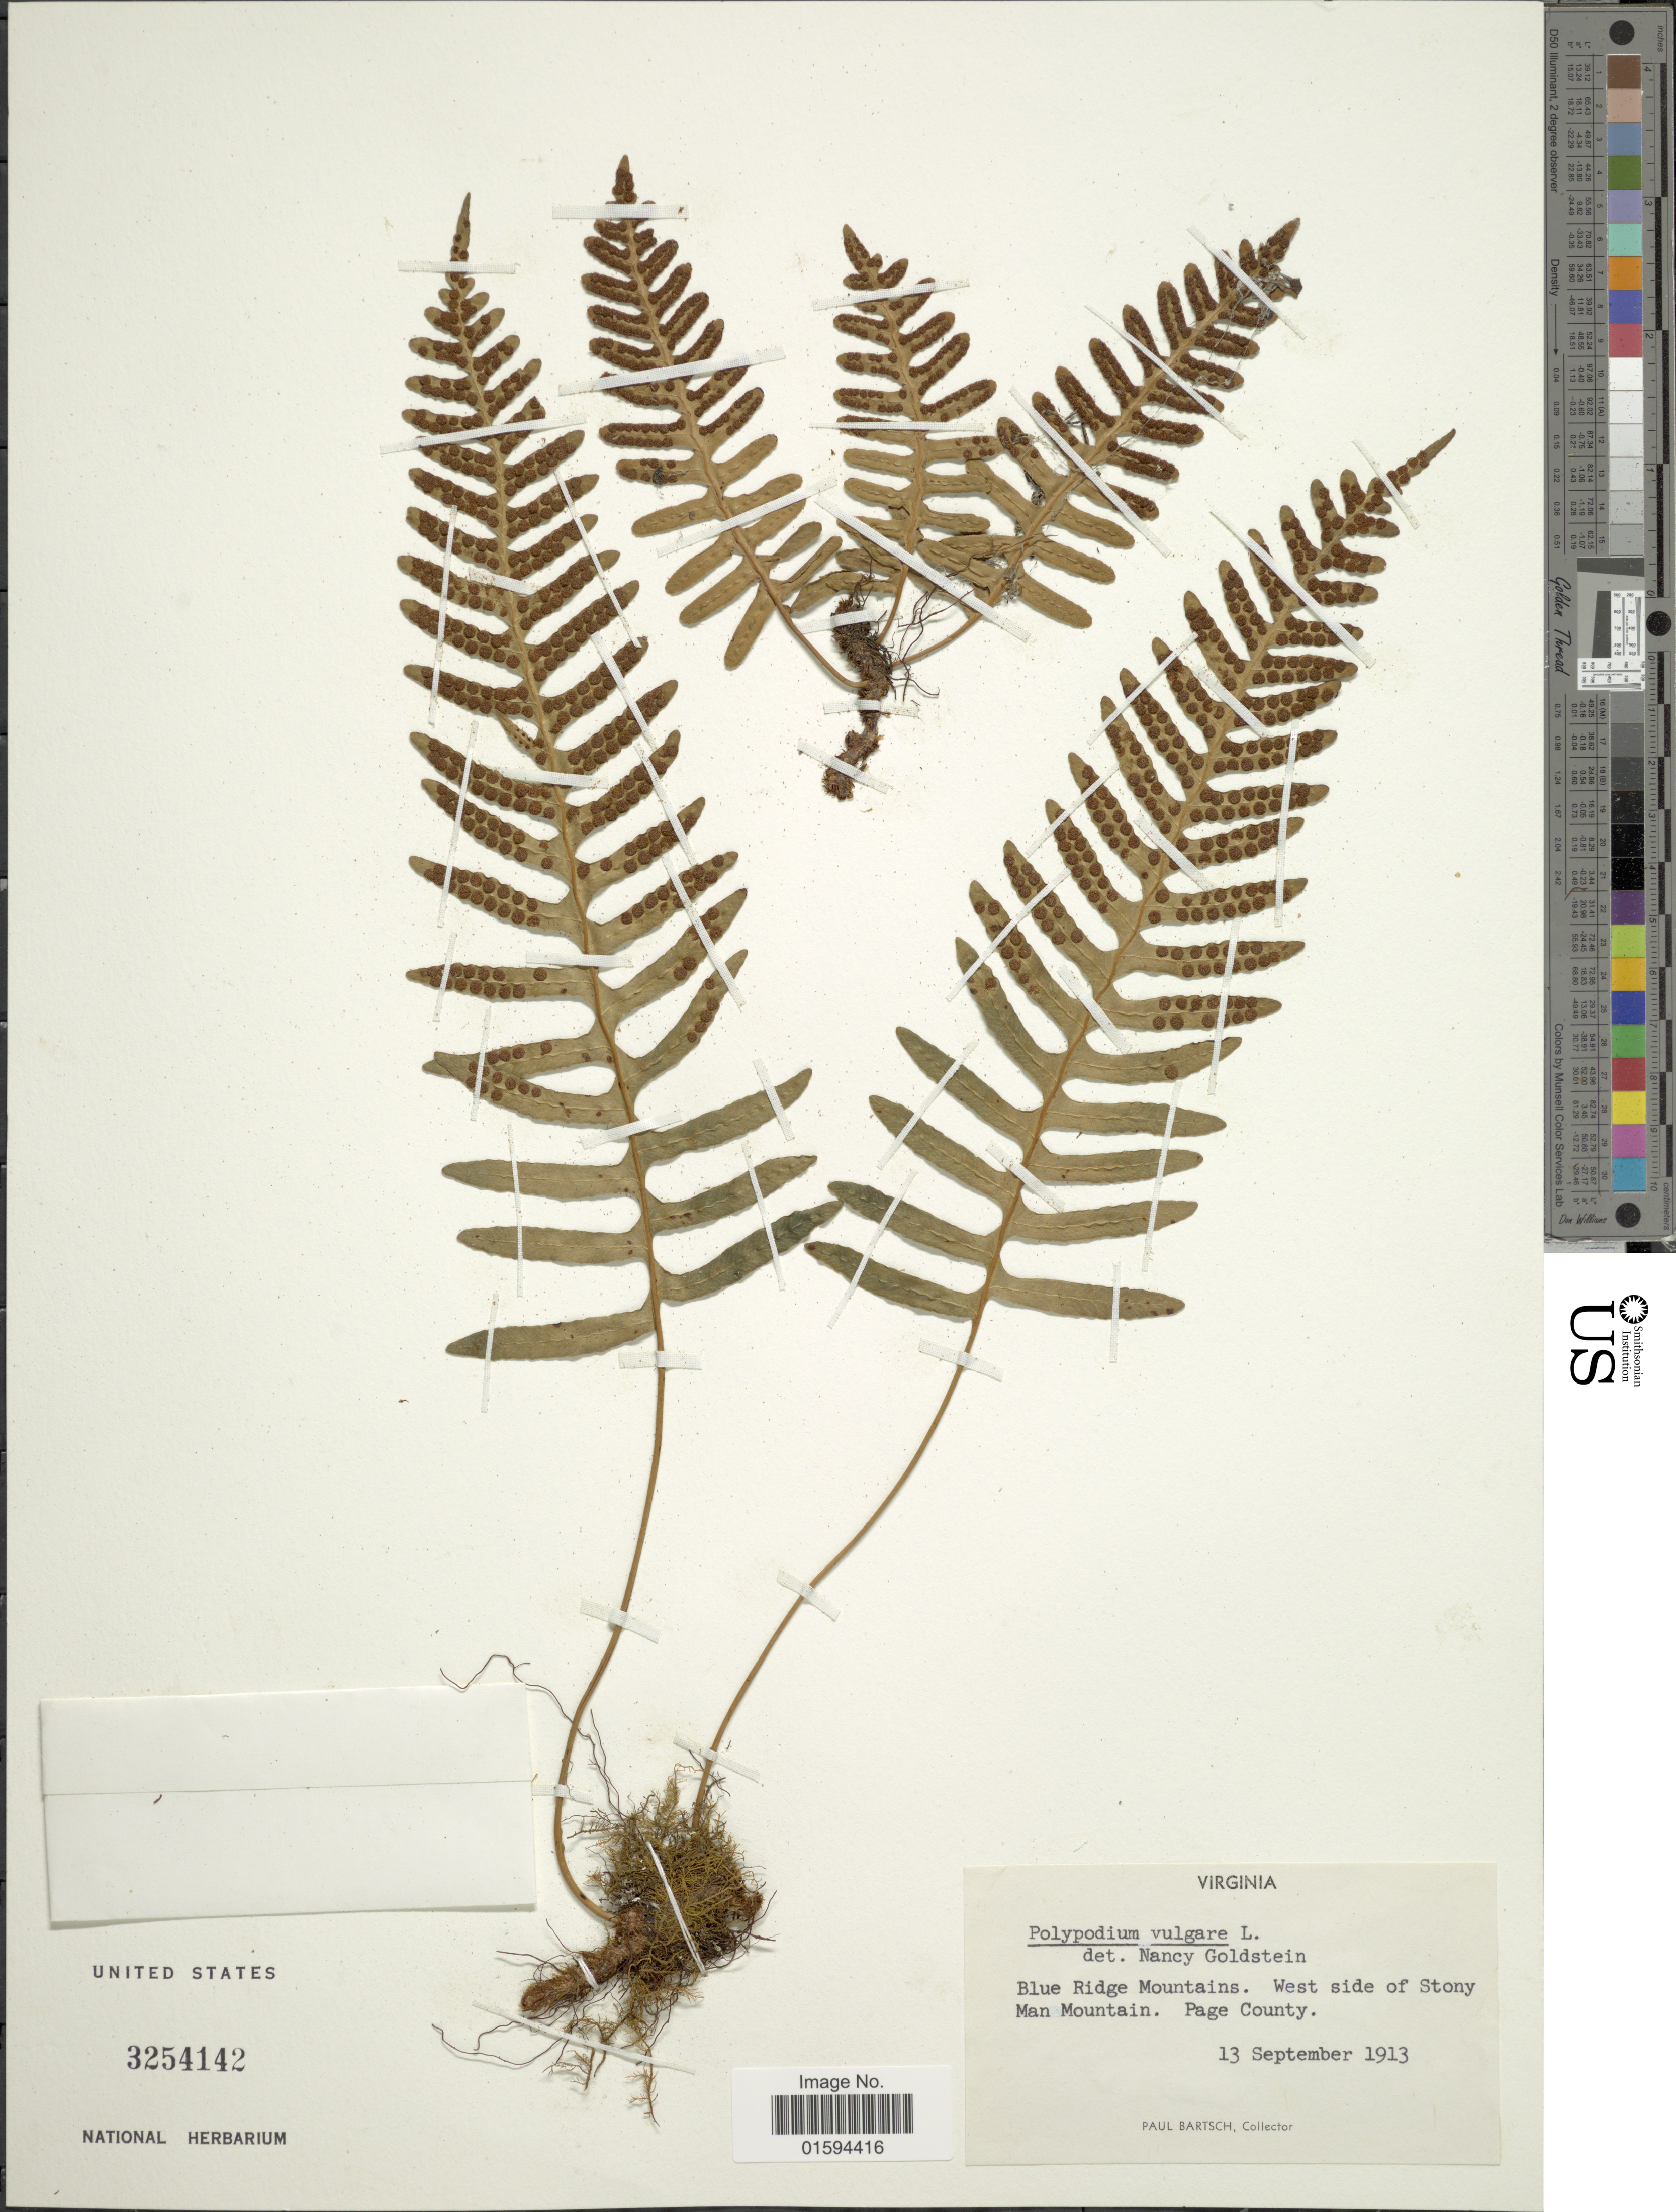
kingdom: Plantae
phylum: Tracheophyta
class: Polypodiopsida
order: Polypodiales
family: Polypodiaceae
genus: Polypodium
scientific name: Polypodium appalachianum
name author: Haufler & Windham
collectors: P. Bartsch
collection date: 1913-09-13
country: United States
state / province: Virginia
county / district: Page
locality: Blue Ridge Mountains, west side of Stony Man Mountain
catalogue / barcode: US 3254142